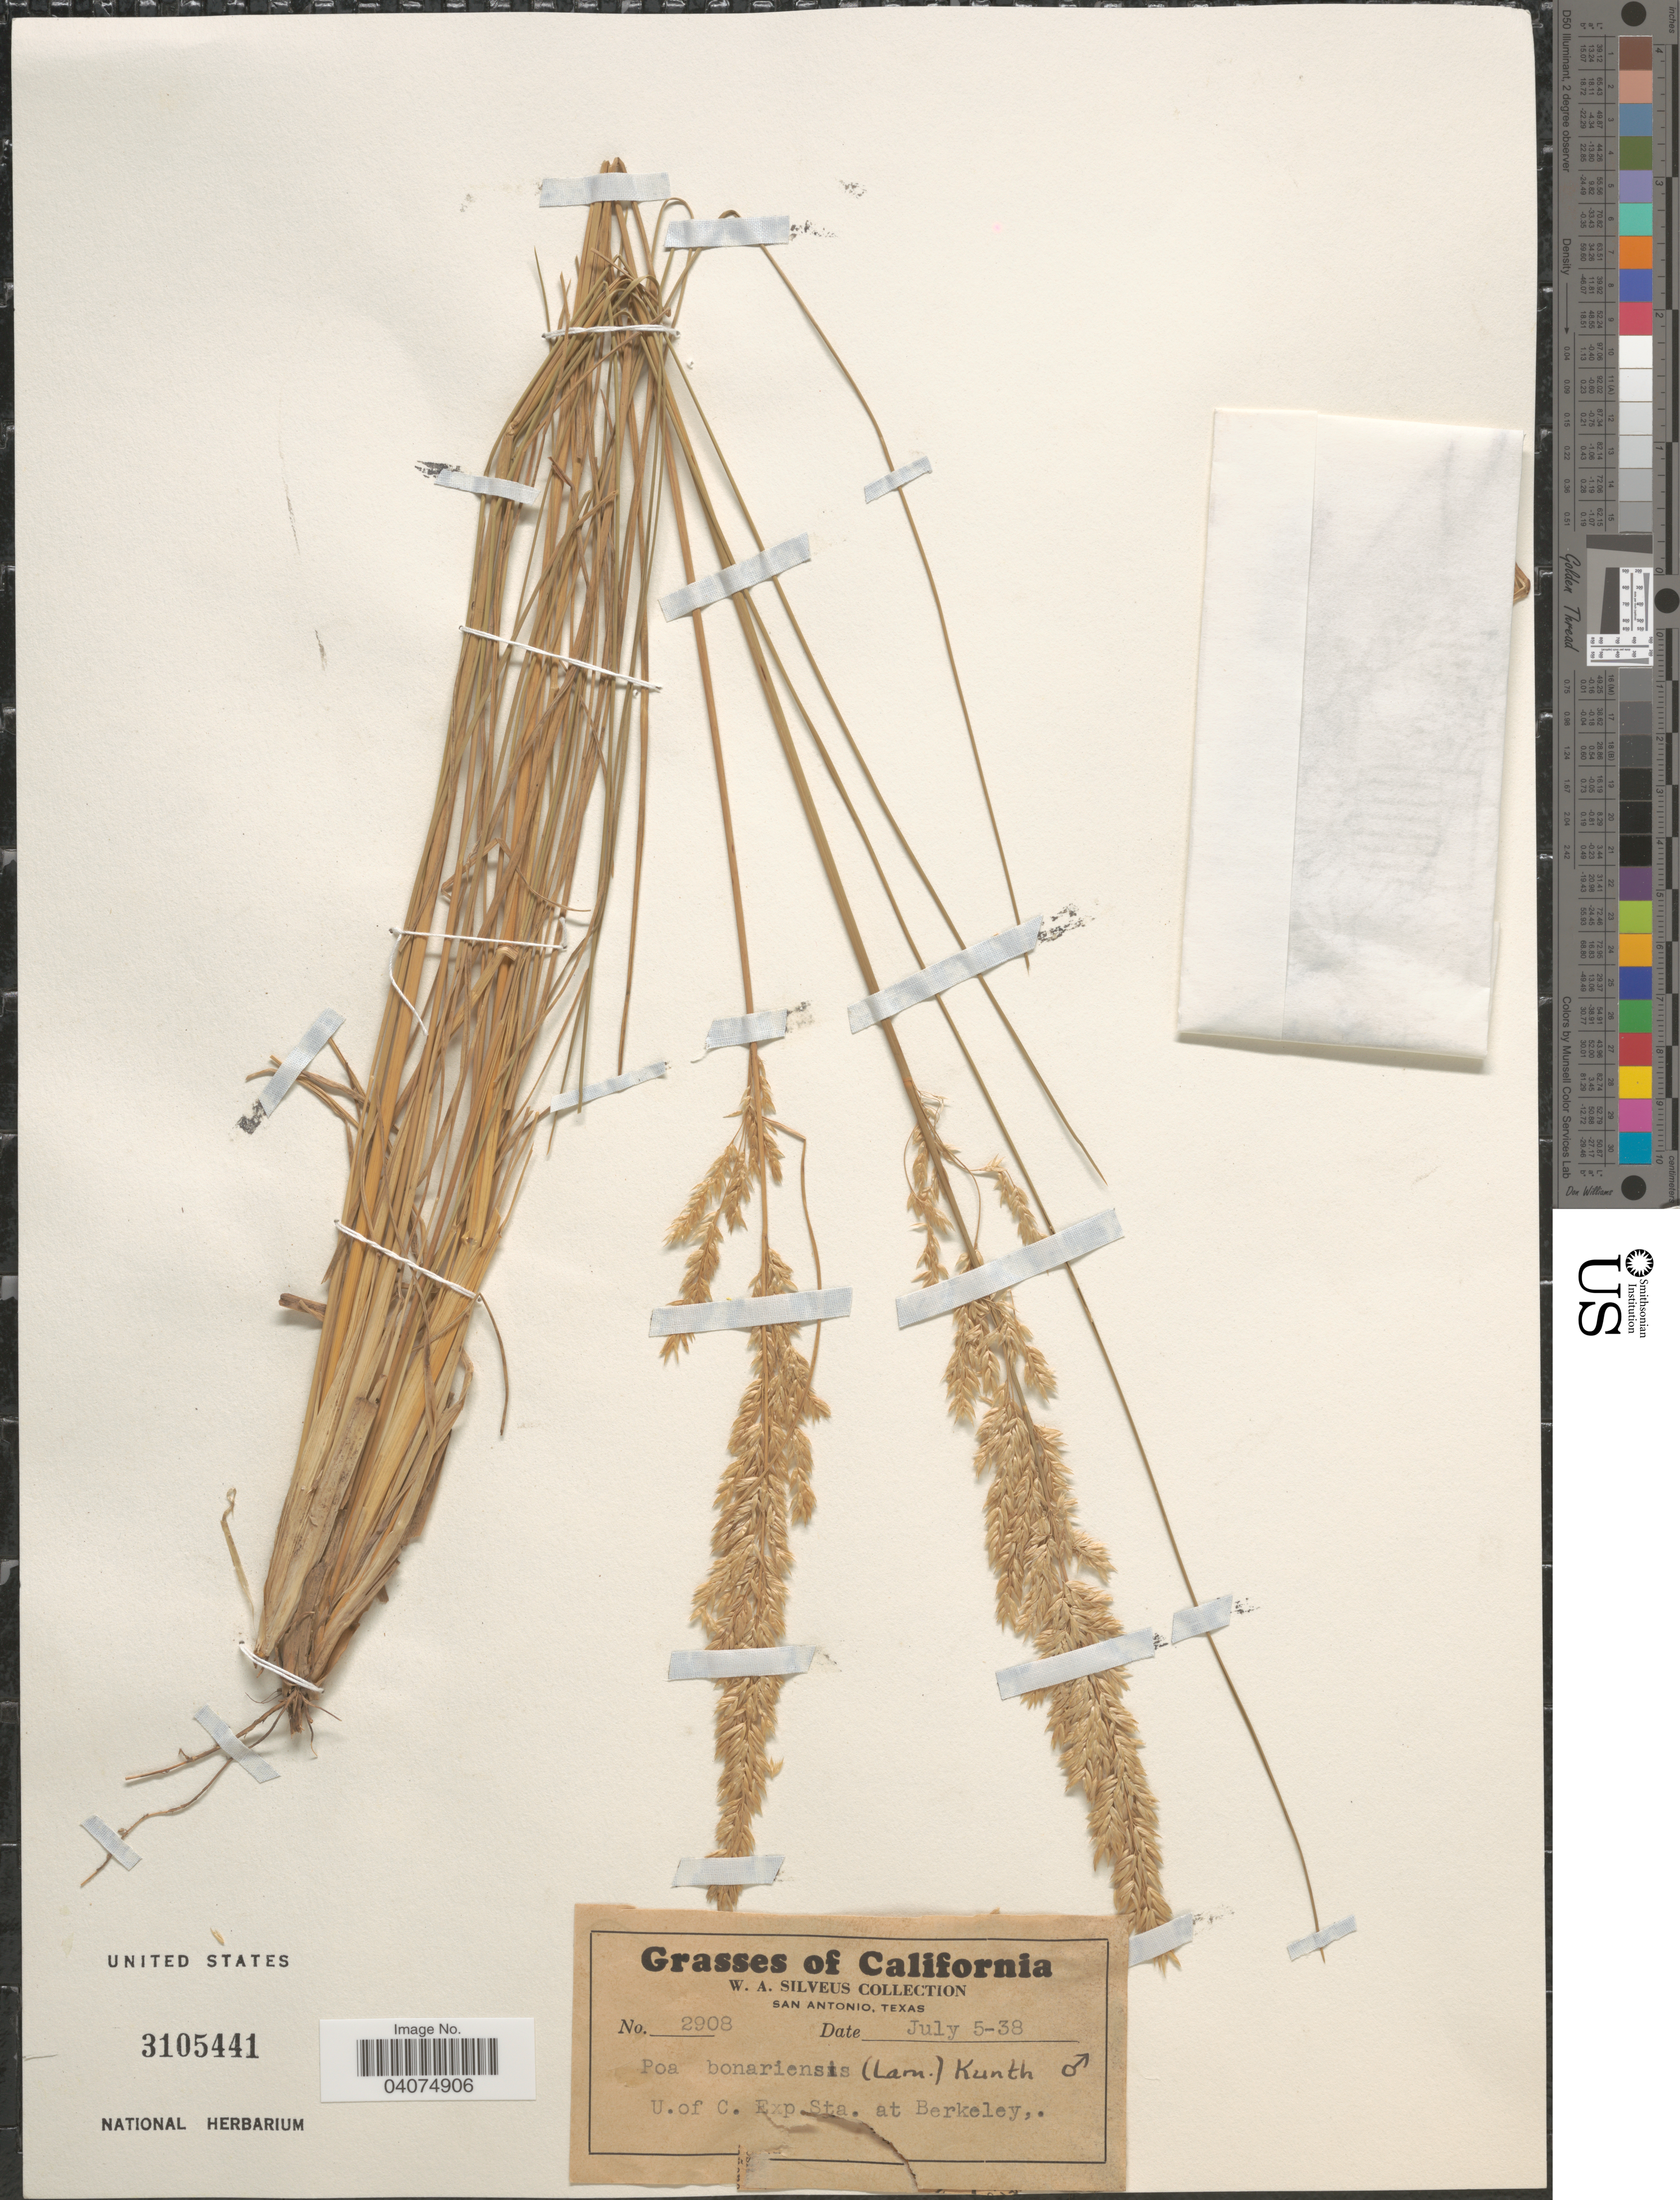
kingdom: Plantae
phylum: Tracheophyta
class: Liliopsida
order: Poales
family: Poaceae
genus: Poa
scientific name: Poa bonariensis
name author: (Lam.) Kunth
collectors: W. Silveus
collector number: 2908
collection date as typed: Transcribed d/m/y: 5/7/38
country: United States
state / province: California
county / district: Alameda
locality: U. of C. Exp. Sta. at Berkeley.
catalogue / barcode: US 3105441